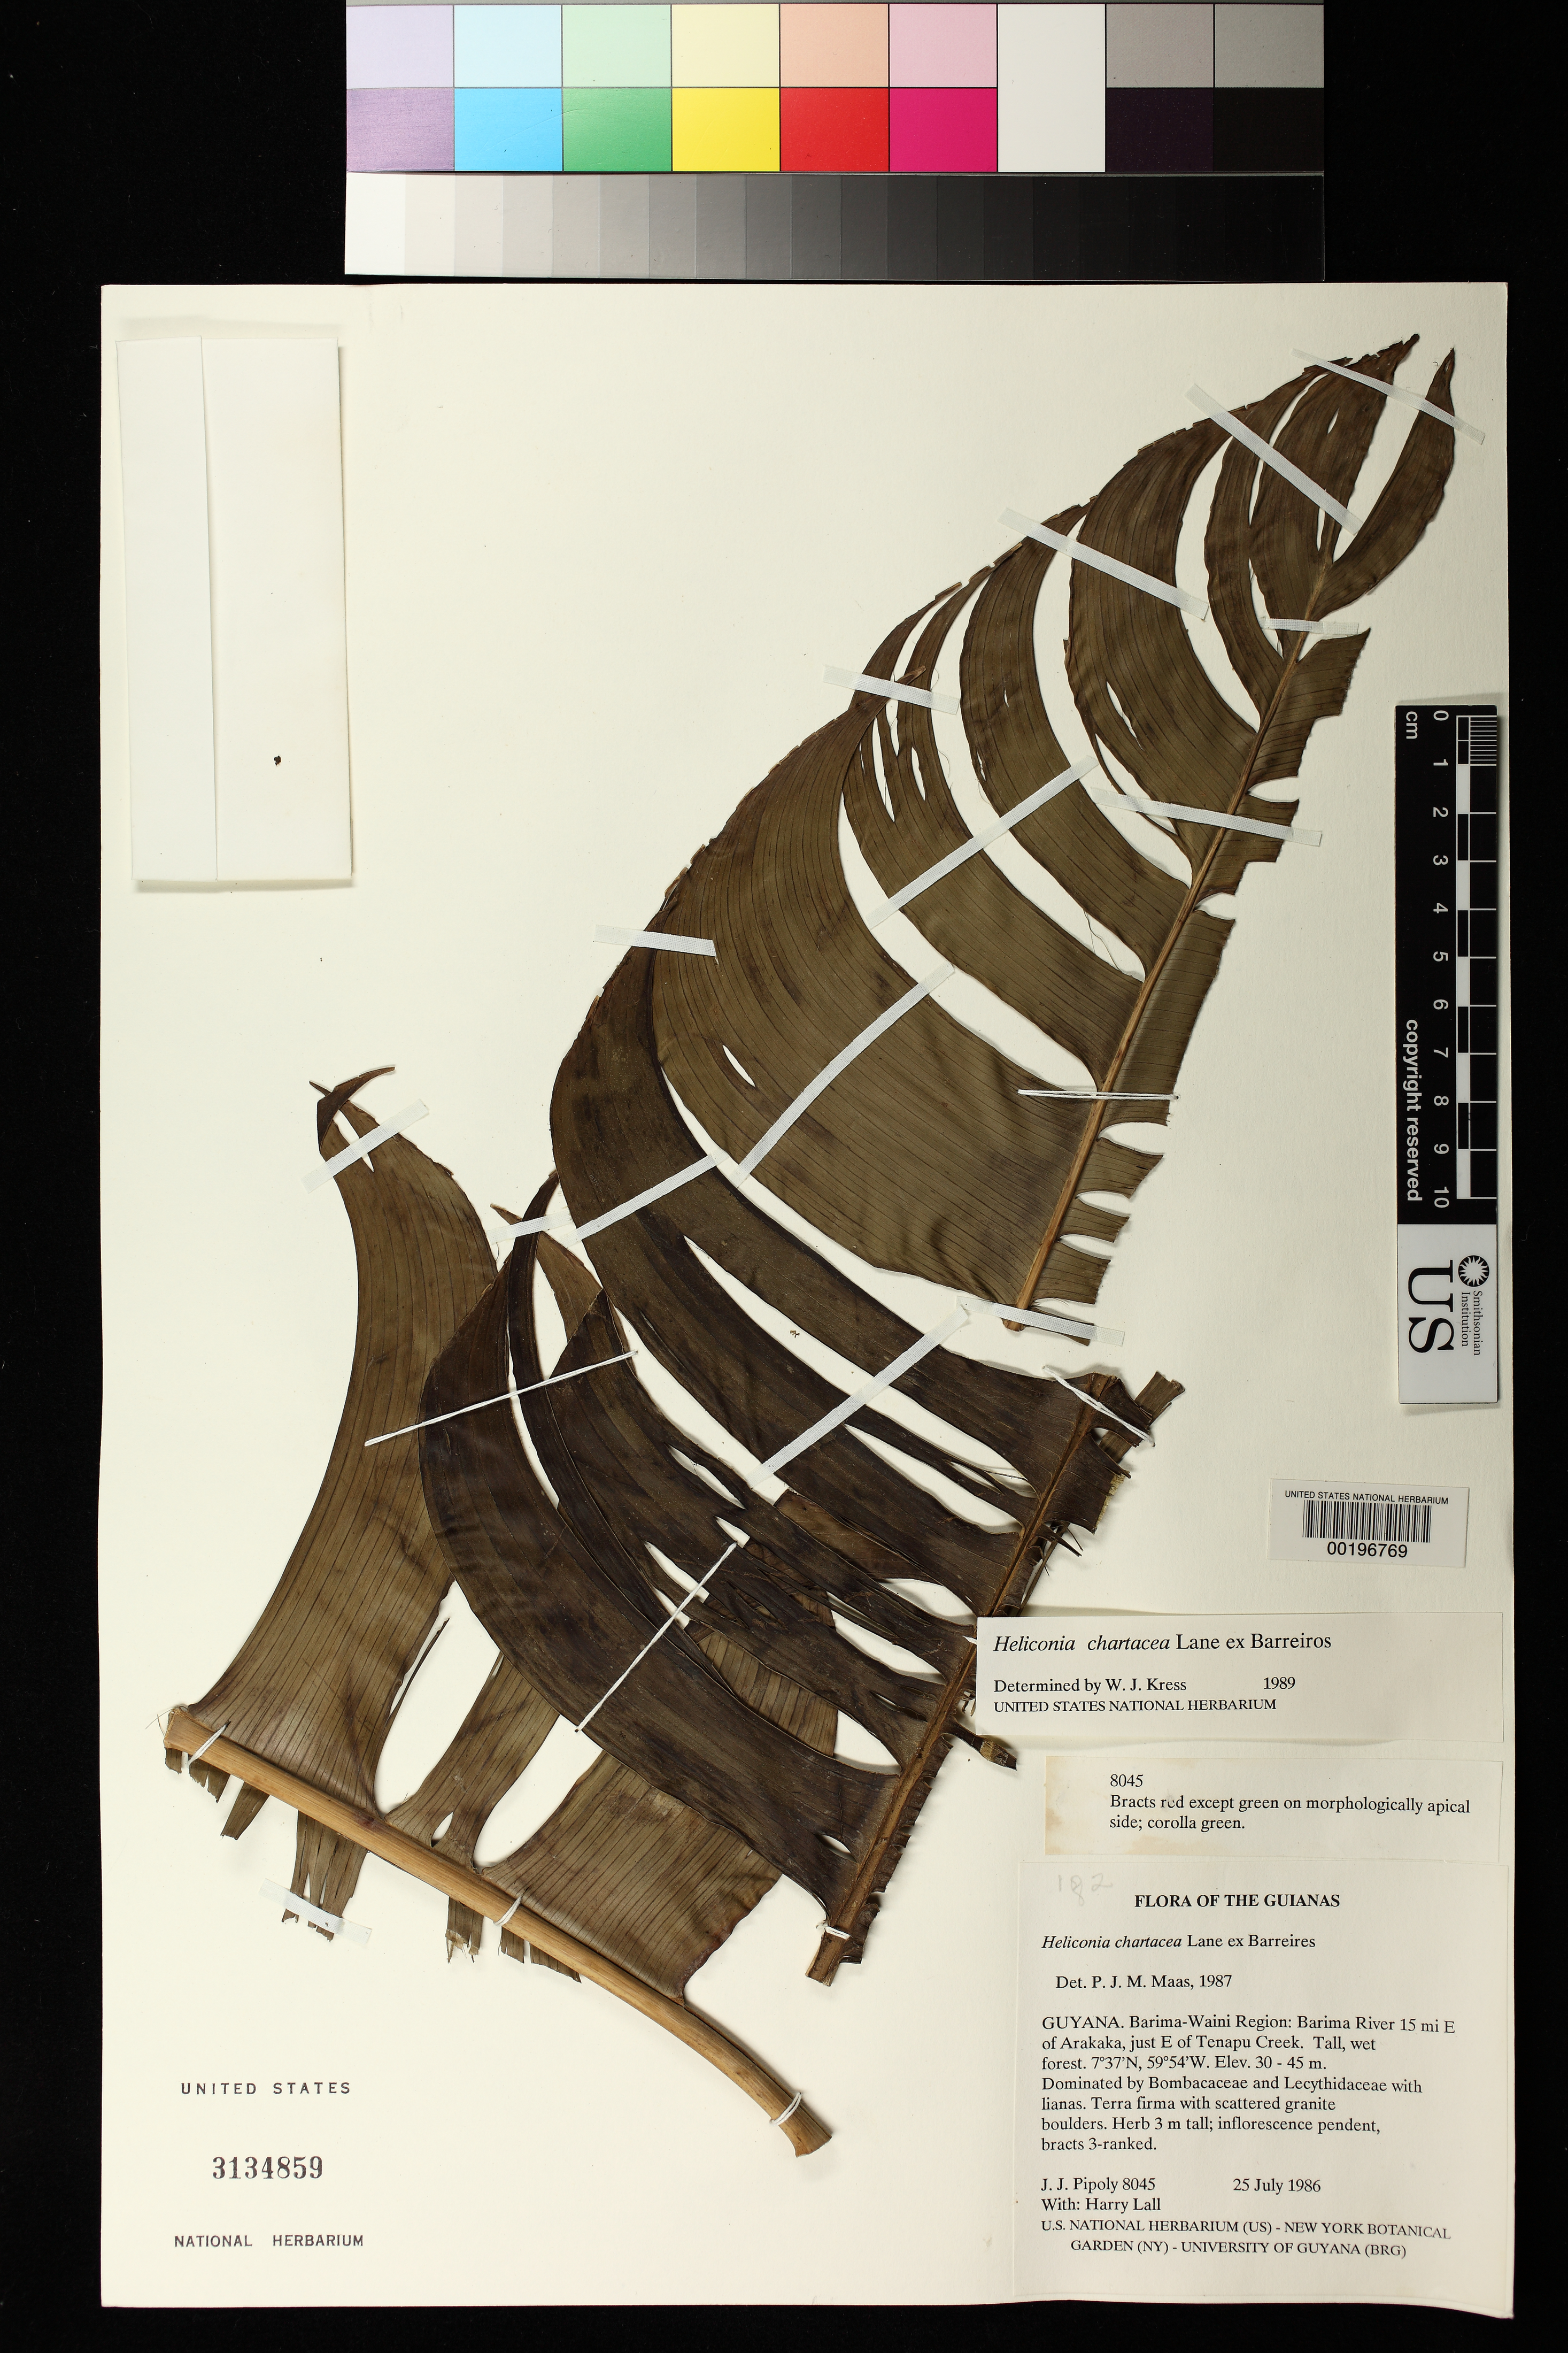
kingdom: Plantae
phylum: Tracheophyta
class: Liliopsida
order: Zingiberales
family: Heliconiaceae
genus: Heliconia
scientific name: Heliconia chartacea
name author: Lane ex Barreiros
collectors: J. J. Pipoly & H. Lall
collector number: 8045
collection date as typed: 25 Jul 1986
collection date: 1986-07-25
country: Guyana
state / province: Barima-Waini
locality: Barima river 15 mi e of arakaka, just e of tenapu creek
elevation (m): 30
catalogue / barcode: US 3134859